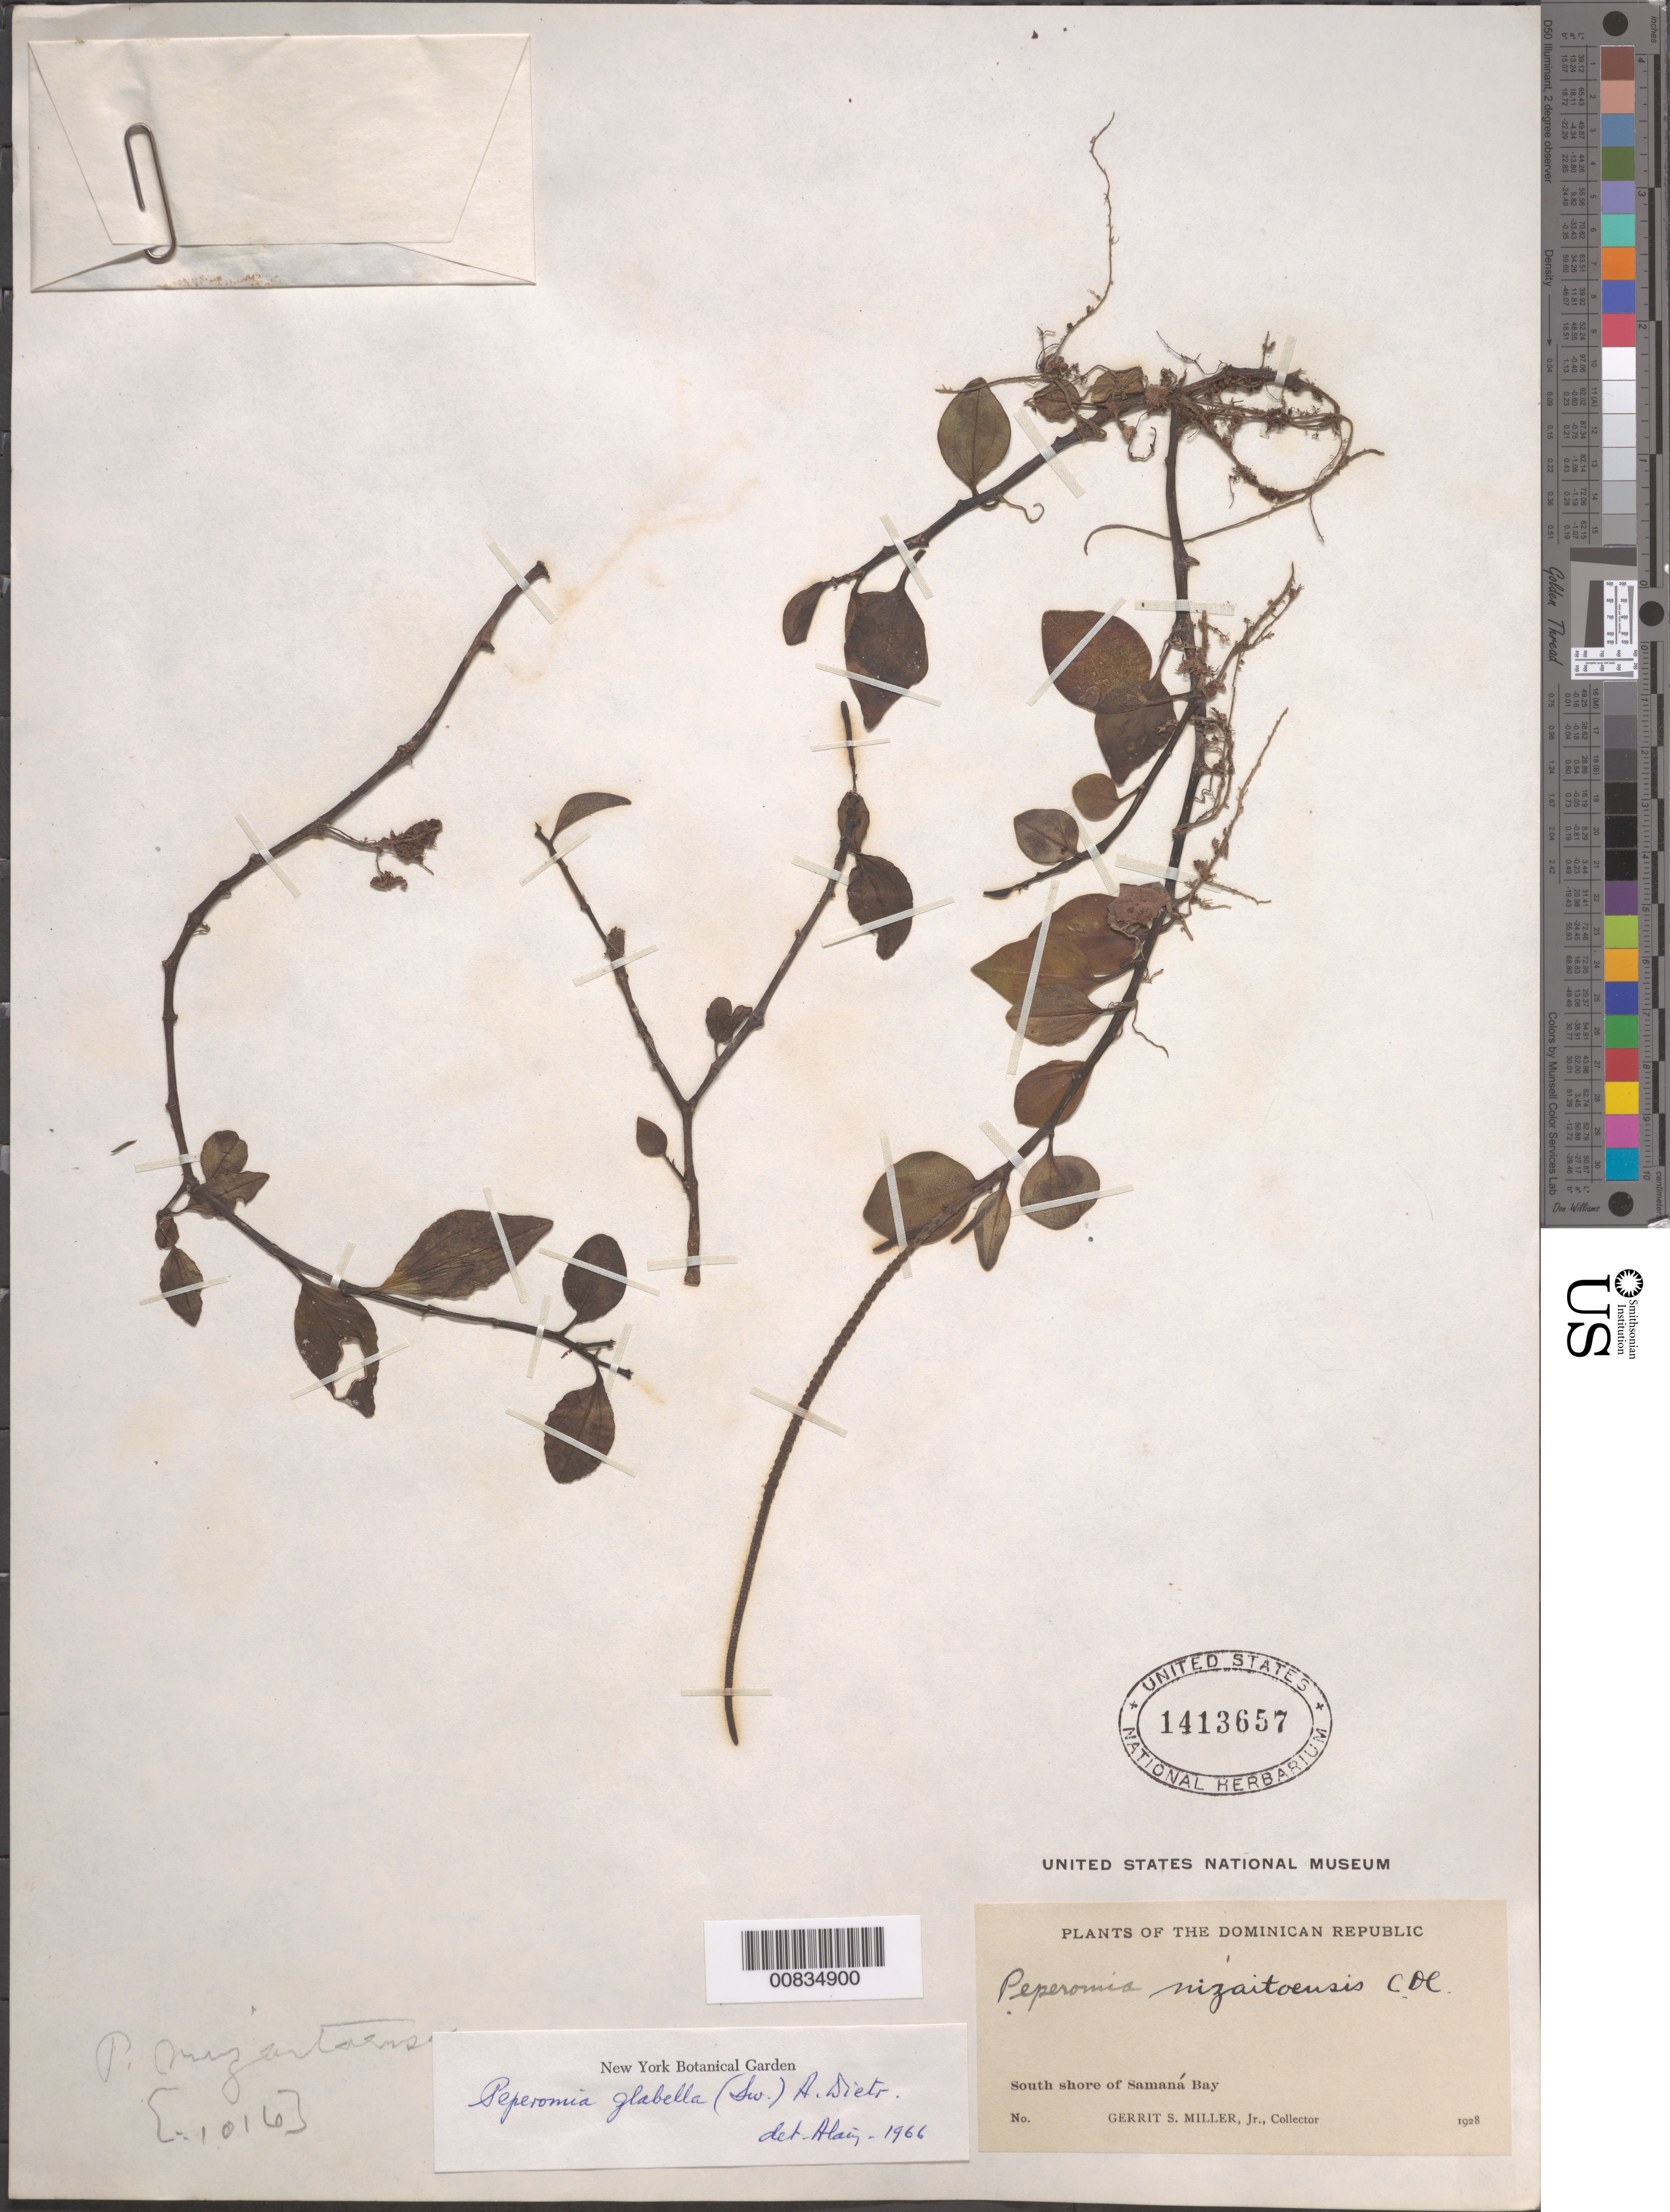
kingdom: Plantae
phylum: Tracheophyta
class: Magnoliopsida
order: Piperales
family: Piperaceae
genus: Peperomia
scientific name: Peperomia glabella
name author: (Sw.) A. Dietr.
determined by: Liogier, Alain H.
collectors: G. S. Miller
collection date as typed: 1928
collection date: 1928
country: Dominican Republic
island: Hispaniola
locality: South shore of Samaná Bay.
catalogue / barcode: US 1413657